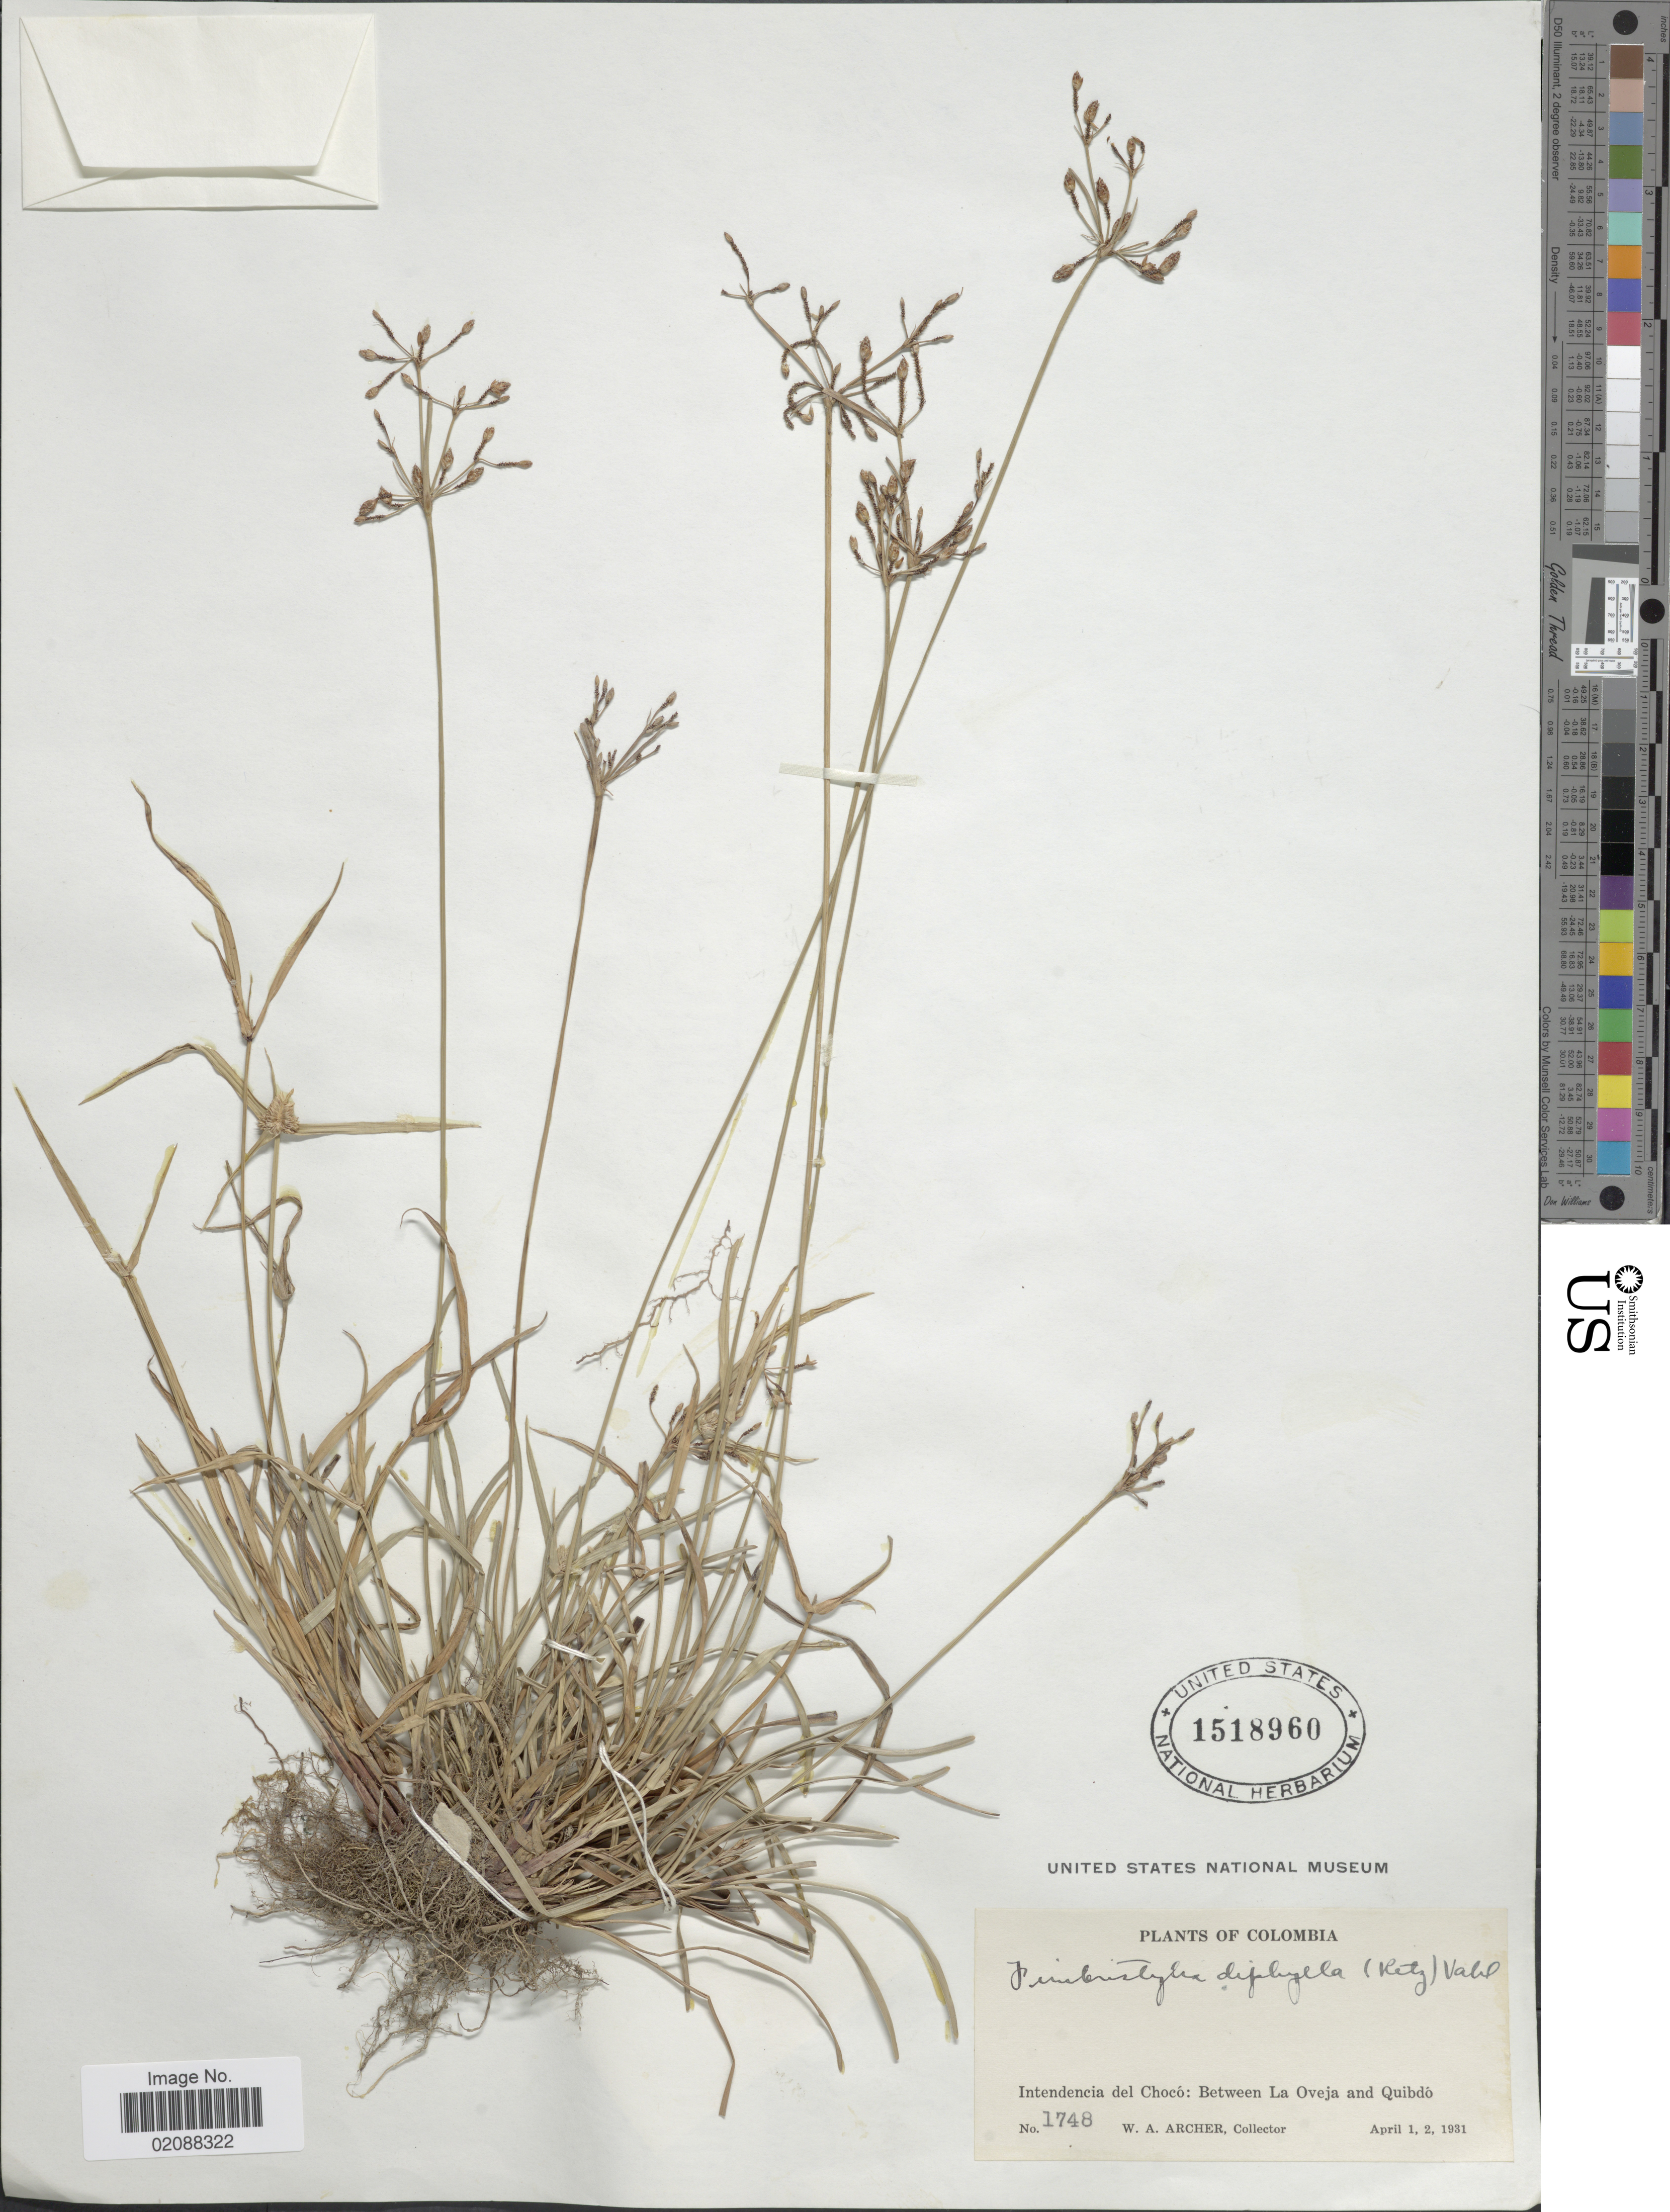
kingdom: Plantae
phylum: Tracheophyta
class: Liliopsida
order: Poales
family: Cyperaceae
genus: Fimbristylis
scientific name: Fimbristylis dichotoma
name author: (L.) Vahl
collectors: W. A. Archer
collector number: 1748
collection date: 1931-04-01/1931-04-02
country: Colombia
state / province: Chocó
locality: Between La Oveja and Quibdo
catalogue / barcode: US 1518960